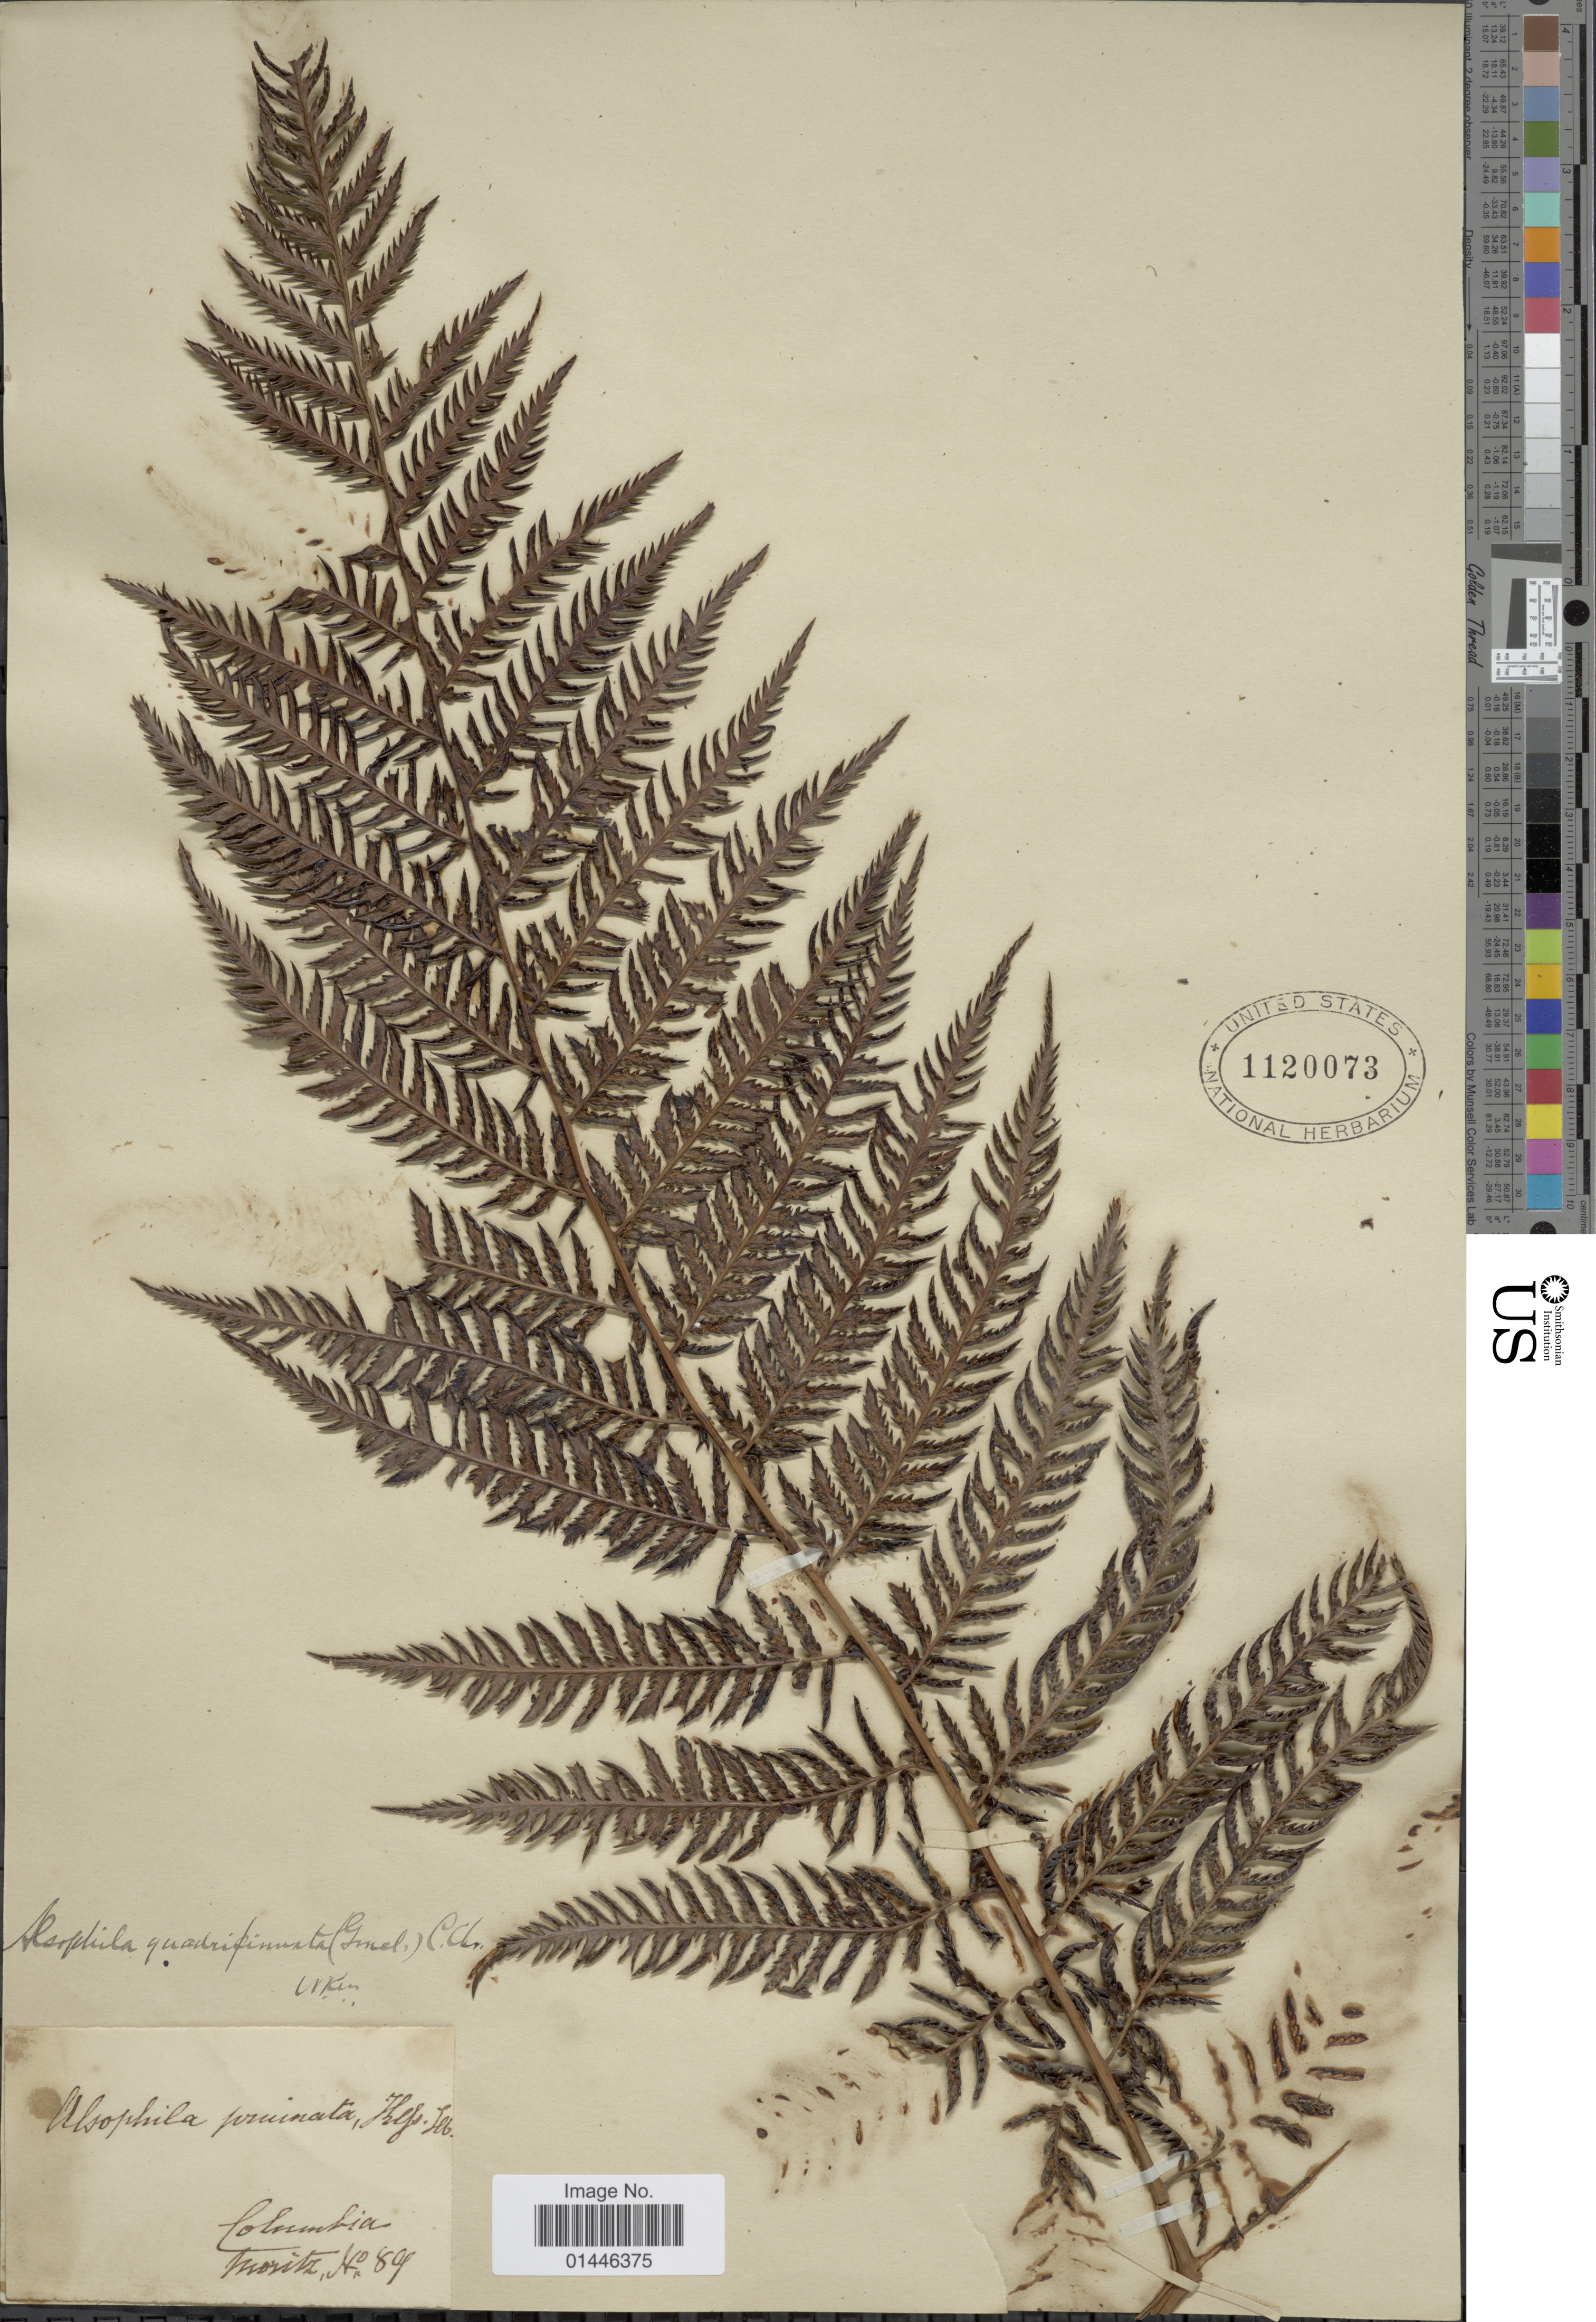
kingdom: Plantae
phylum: Tracheophyta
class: Polypodiopsida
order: Cyatheales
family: Dicksoniaceae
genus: Lophosoria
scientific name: Lophosoria quadripinnata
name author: (J.F. Gmel.) C. Chr.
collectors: Moritz, --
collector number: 89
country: Colombia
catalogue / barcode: US 1120073